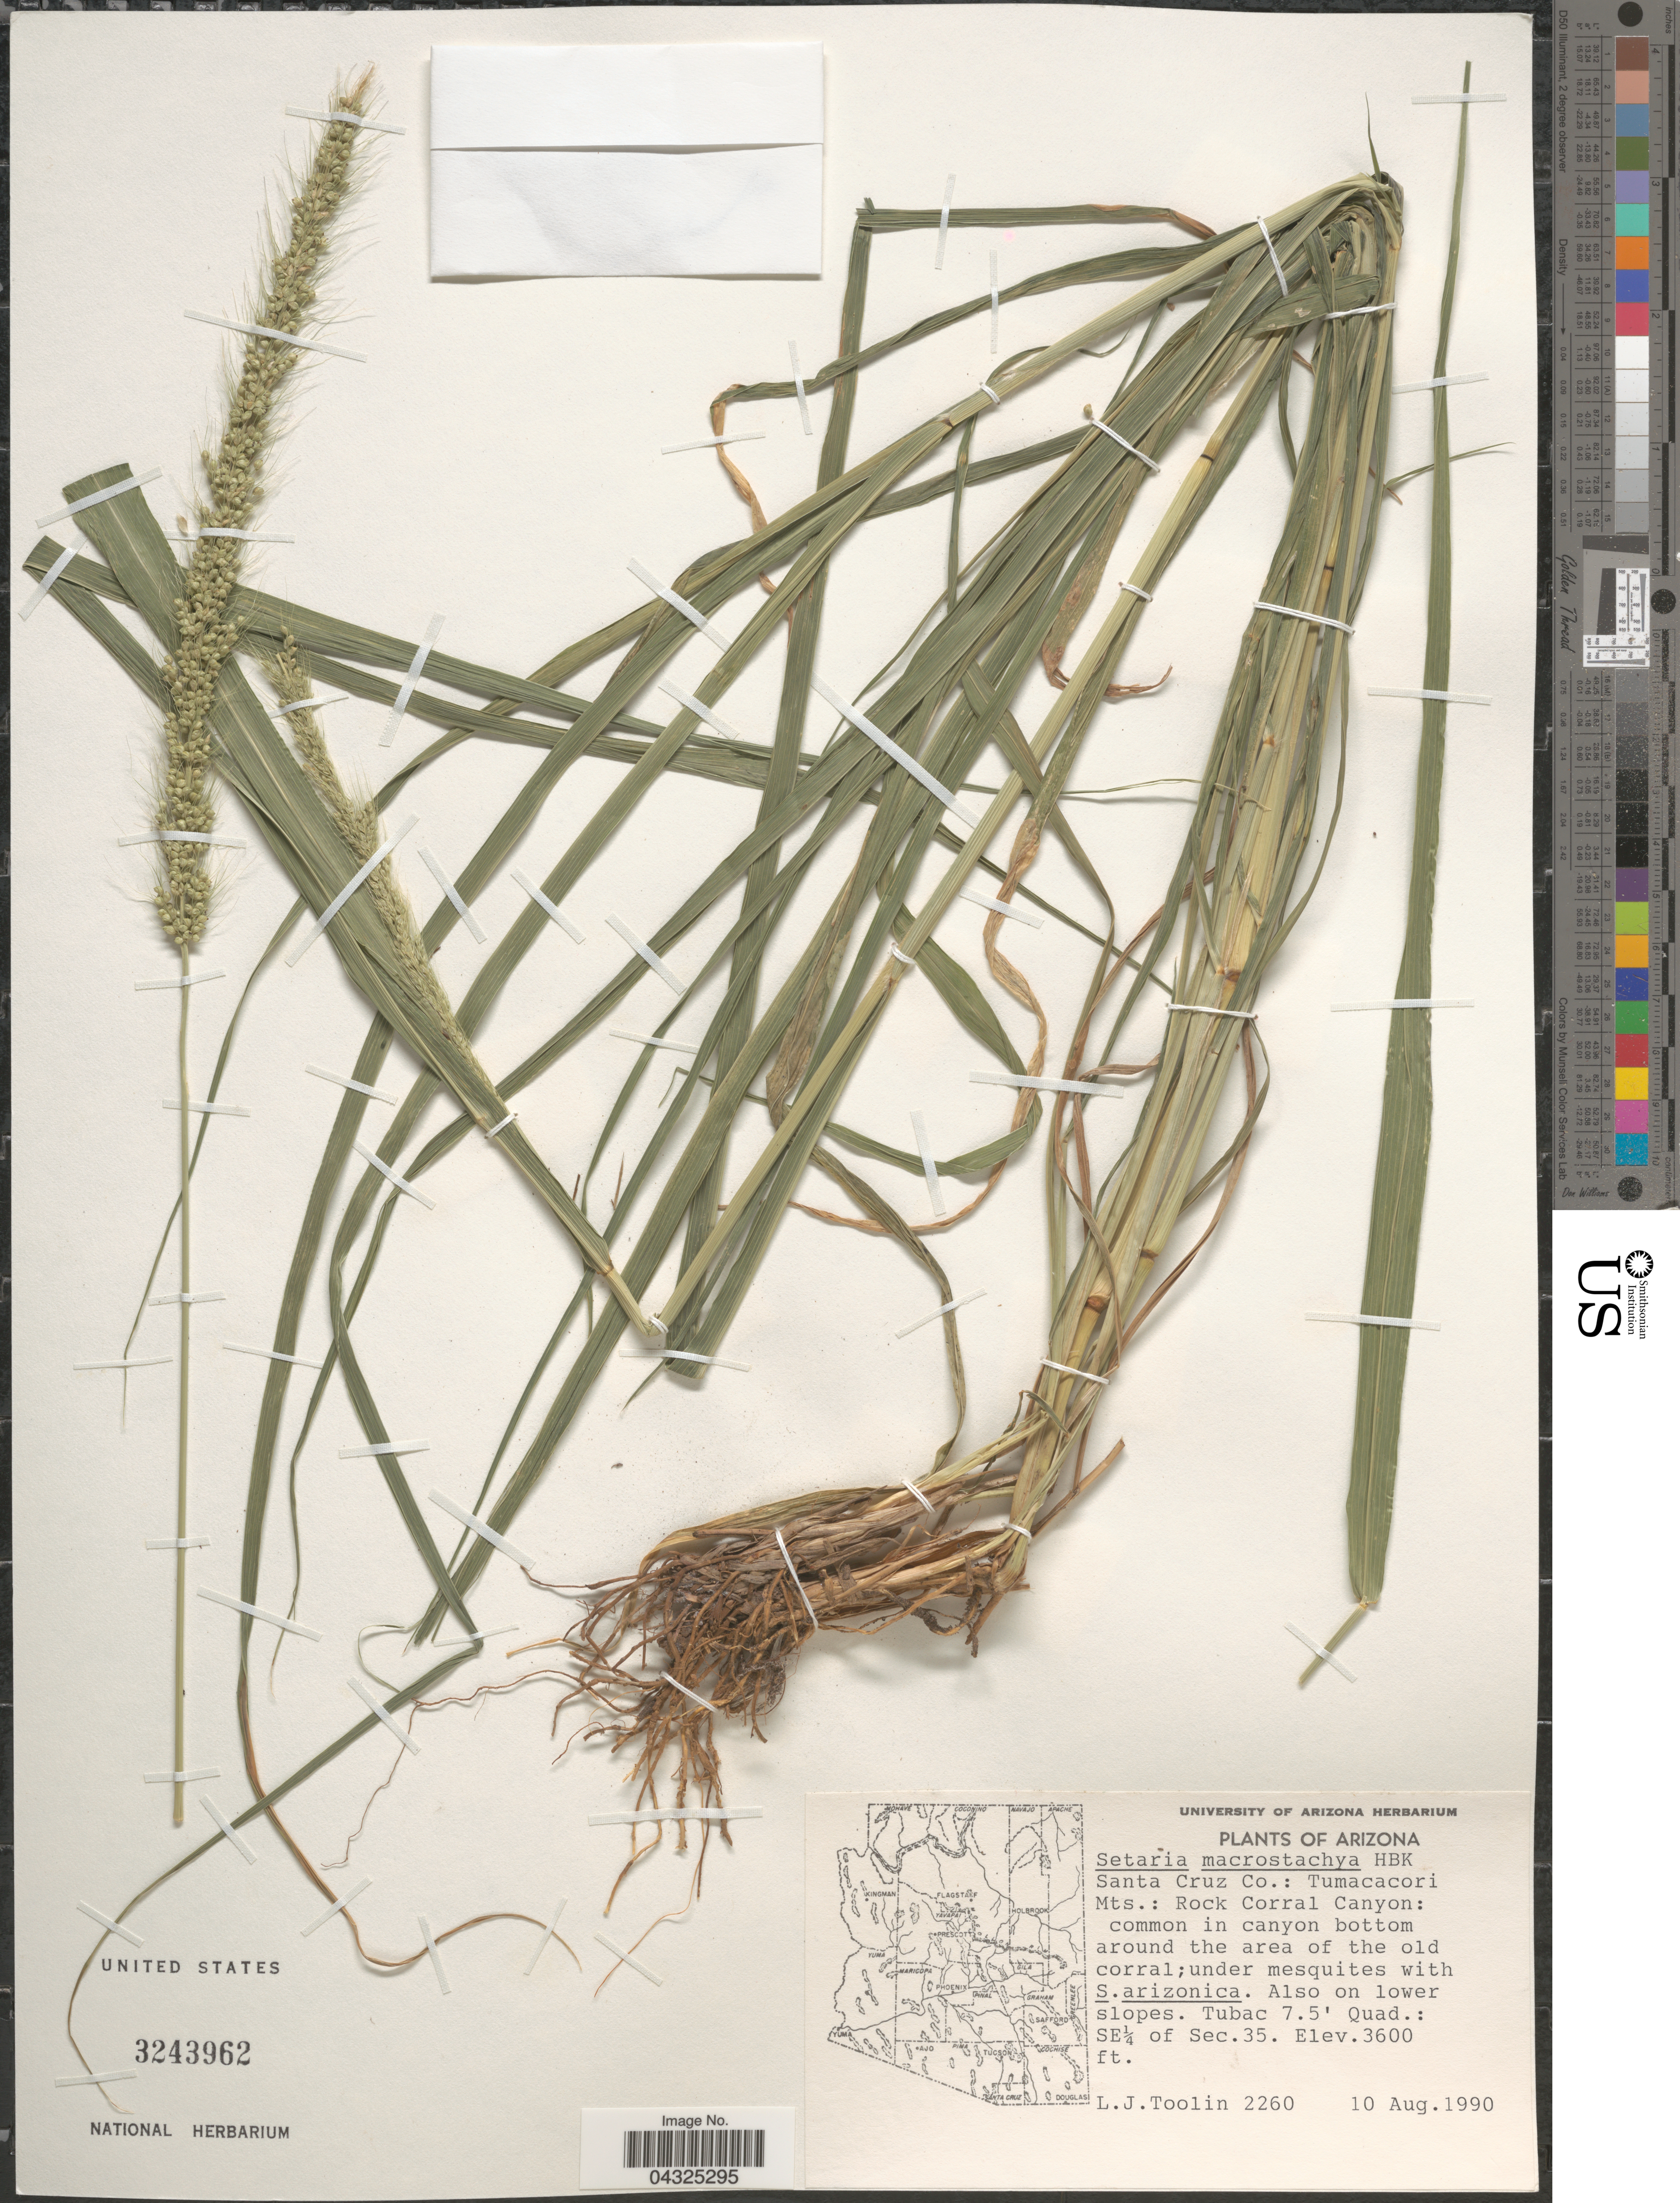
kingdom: Plantae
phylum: Tracheophyta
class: Liliopsida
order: Poales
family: Poaceae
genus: Setaria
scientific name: Setaria macrostachya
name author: Kunth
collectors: L. J. Toolin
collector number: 2260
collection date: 1990-08-10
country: United States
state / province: Arizona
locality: Santa Cruz Co.: Tumacacori Mts.: Rock Corral Canyon. Tubac 7.5' Quad.: SE¼ of Sec.35.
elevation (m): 1097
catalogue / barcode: US 3243962